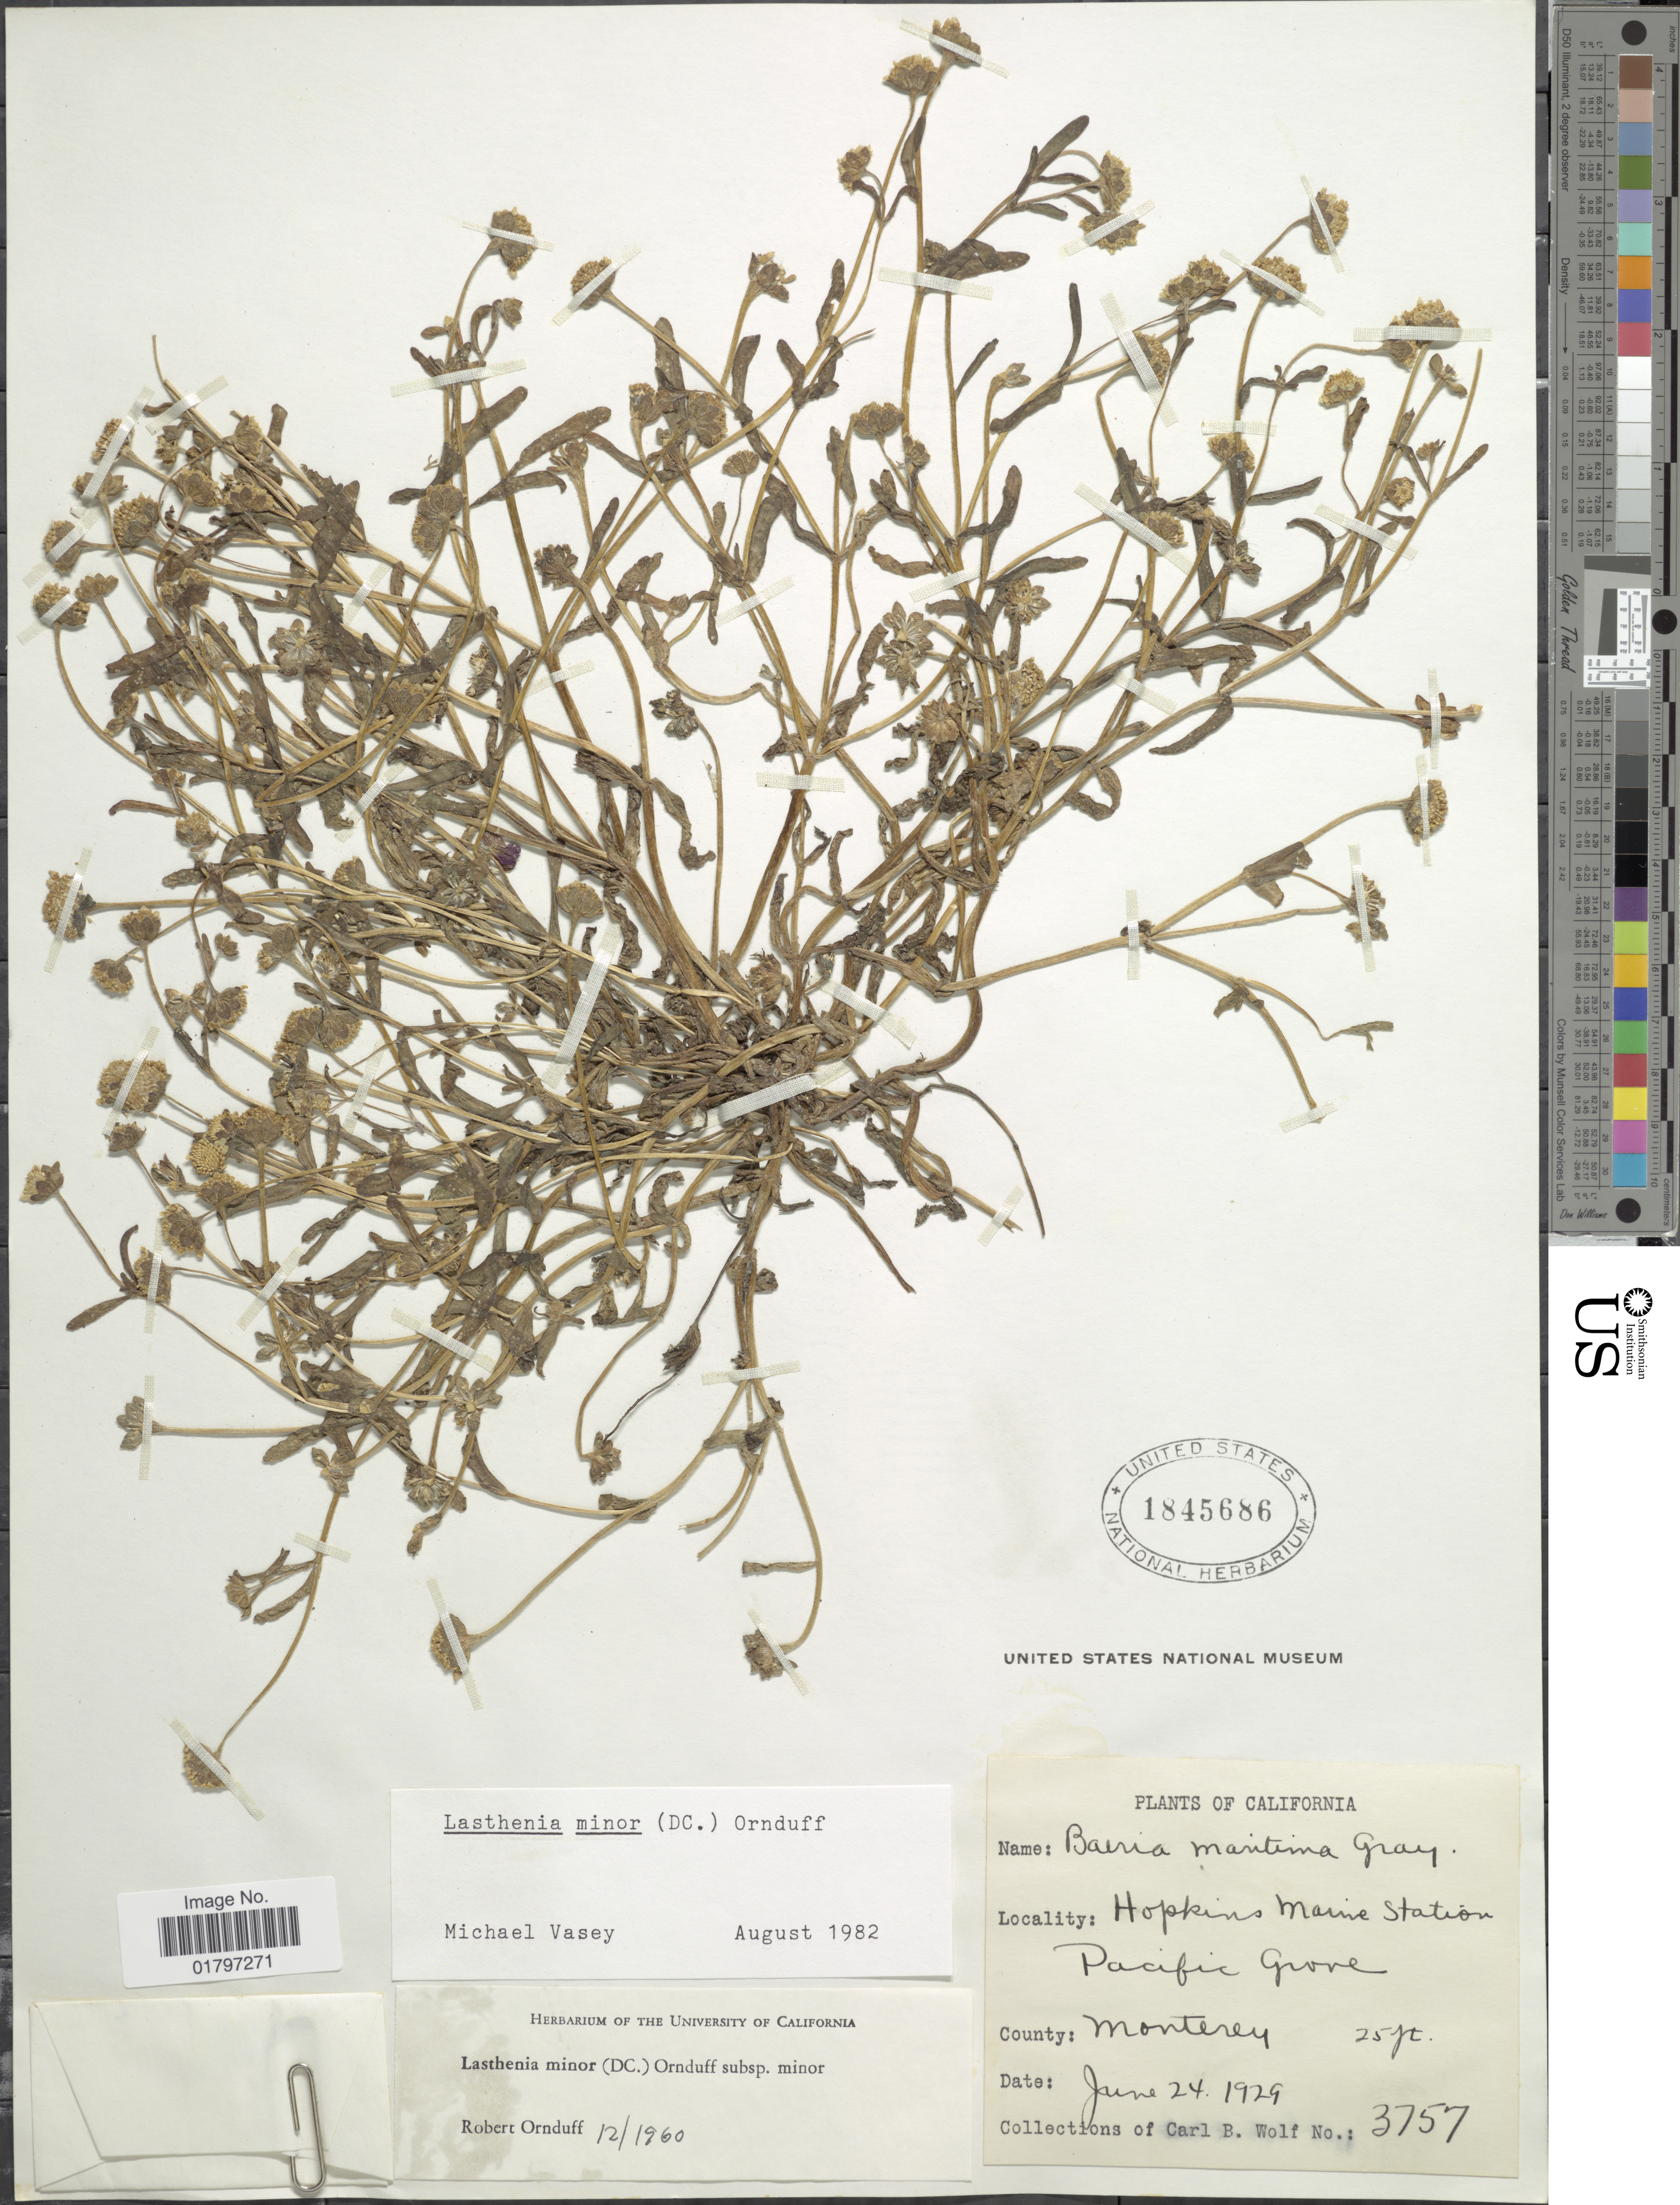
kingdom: Plantae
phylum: Tracheophyta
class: Magnoliopsida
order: Asterales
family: Asteraceae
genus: Lasthenia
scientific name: Lasthenia minor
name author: (DC.) Ornduff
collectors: C. B. Wolf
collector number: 3757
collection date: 1929-06-24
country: United States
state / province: California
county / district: Monterey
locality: Hopkins Maine Station. Pacific Grove. County: Monterey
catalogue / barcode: US 1845686